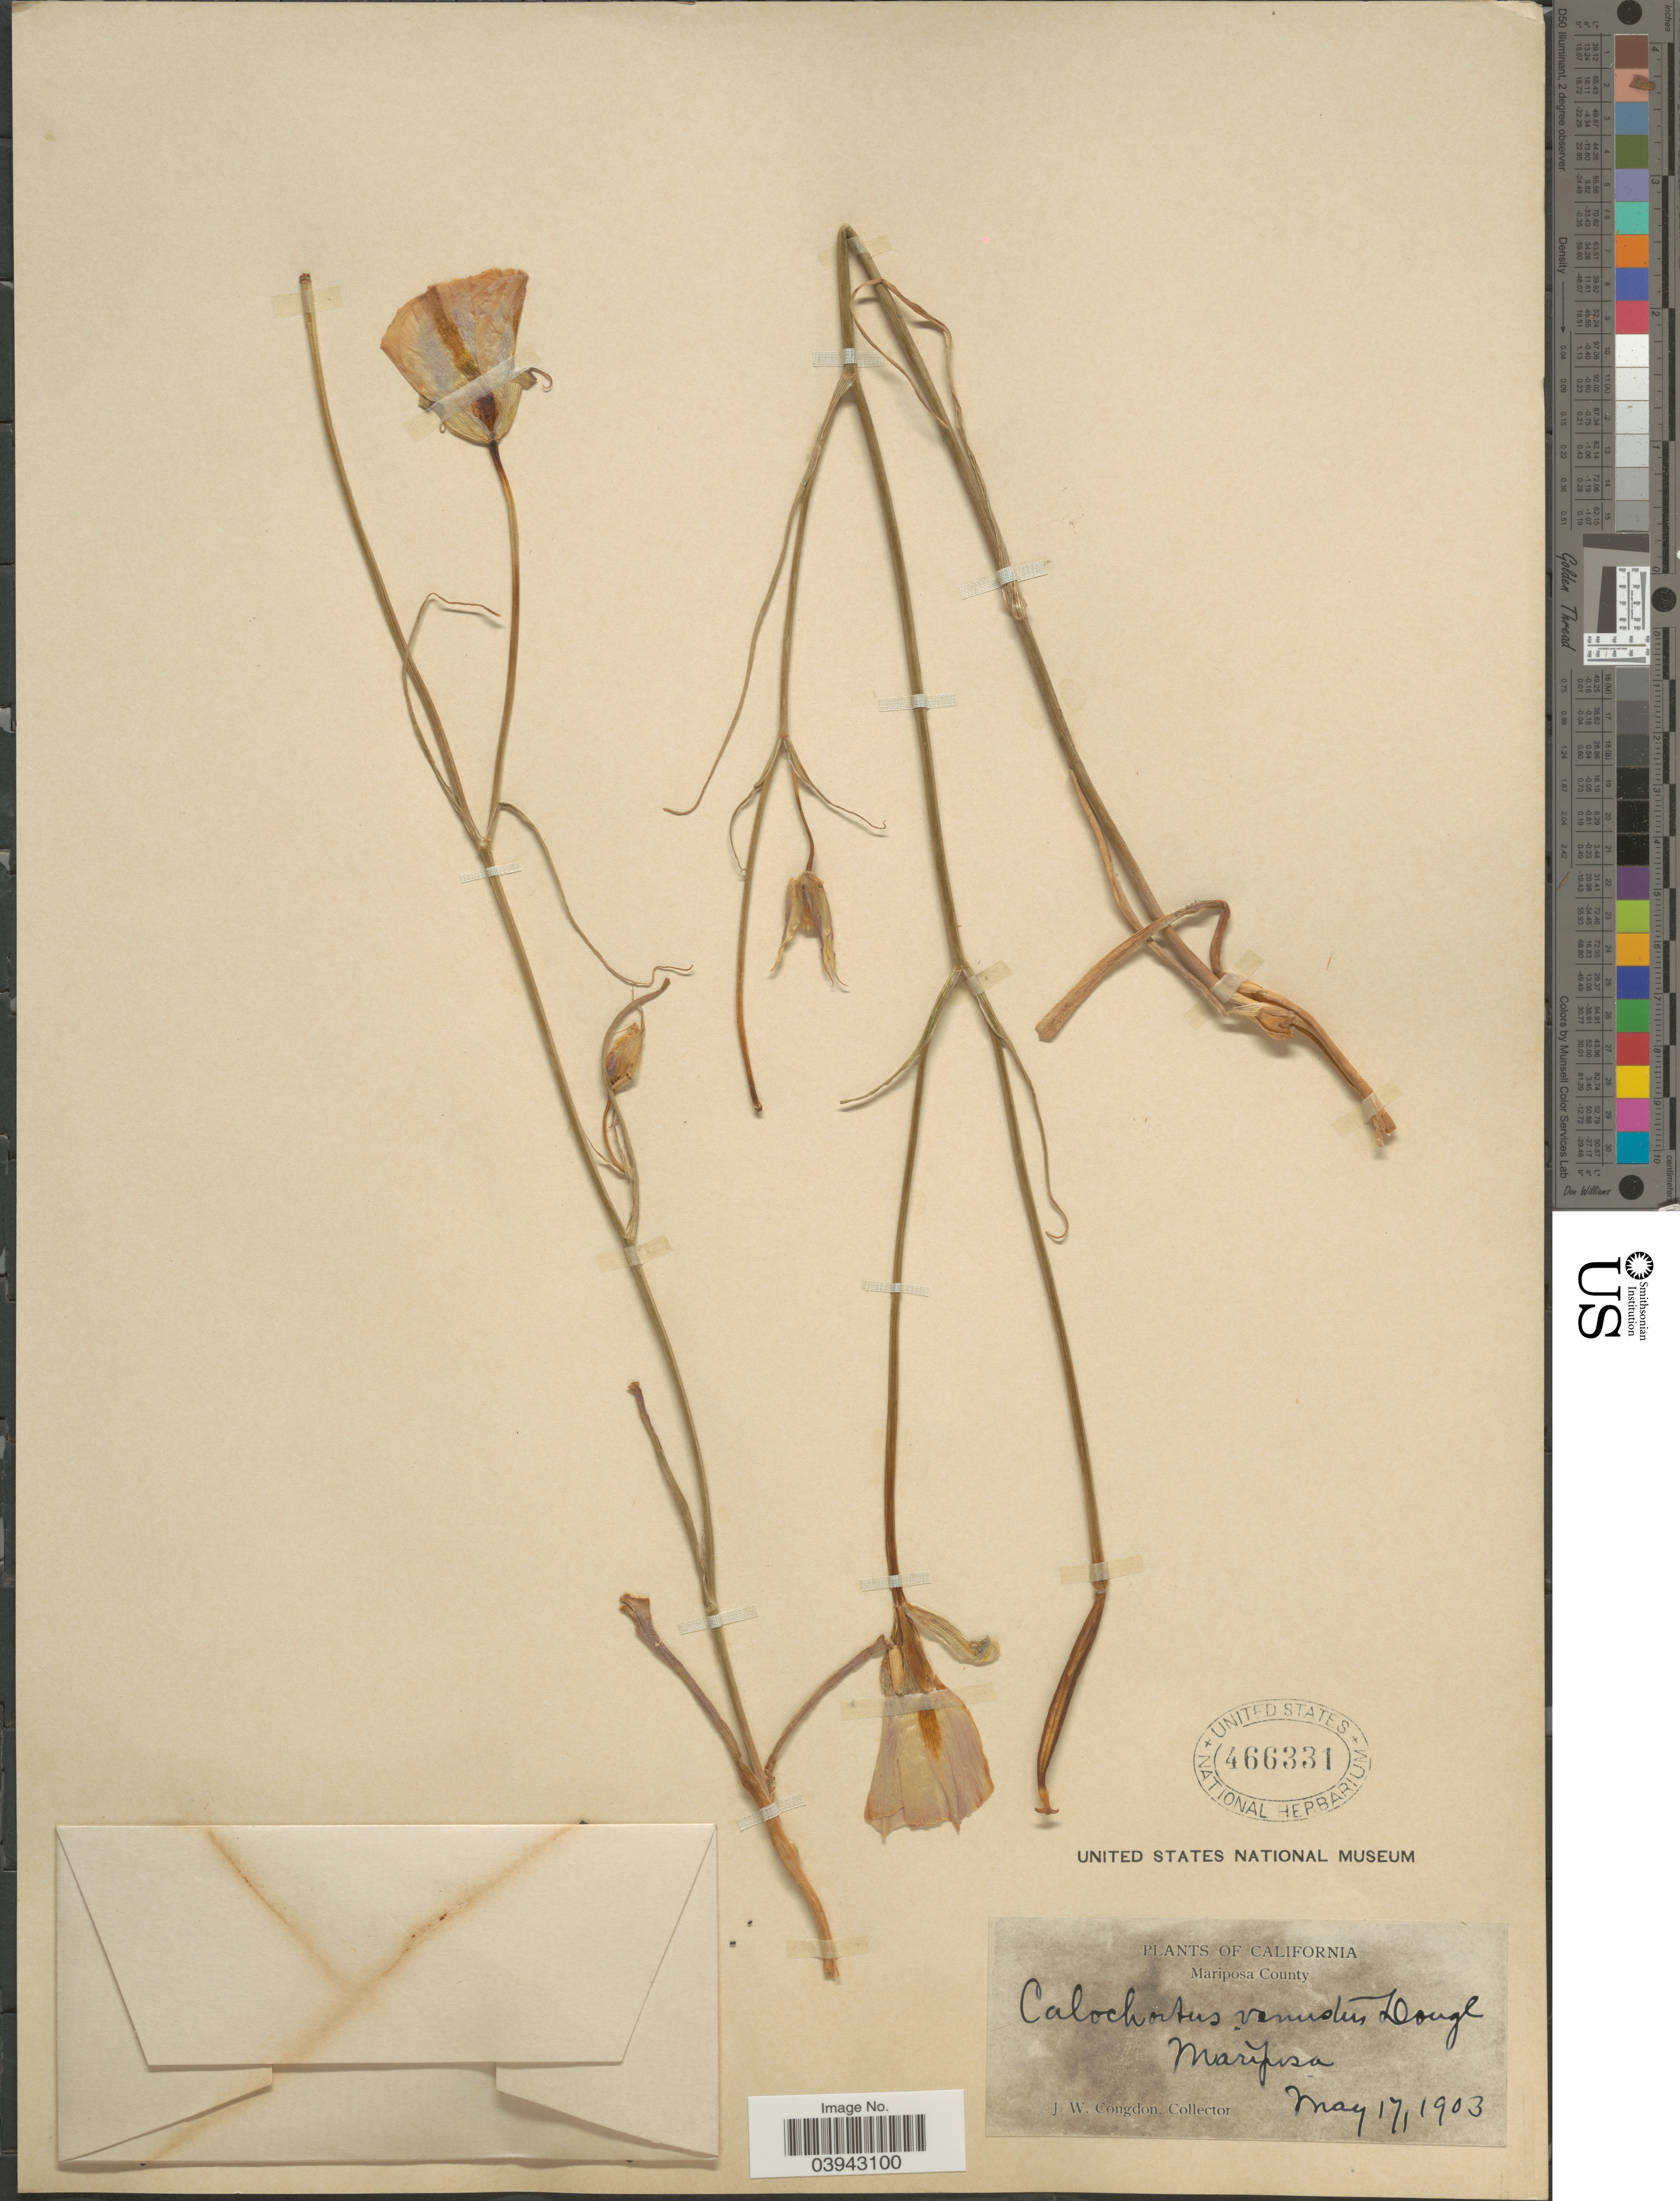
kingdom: Plantae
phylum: Tracheophyta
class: Liliopsida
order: Liliales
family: Liliaceae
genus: Calochortus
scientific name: Calochortus venustus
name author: Douglas ex Benth.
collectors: J. W. Congdon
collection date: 1903-05-17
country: United States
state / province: California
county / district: Mariposa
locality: Mariposa County. Mariposa.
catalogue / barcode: US 466331